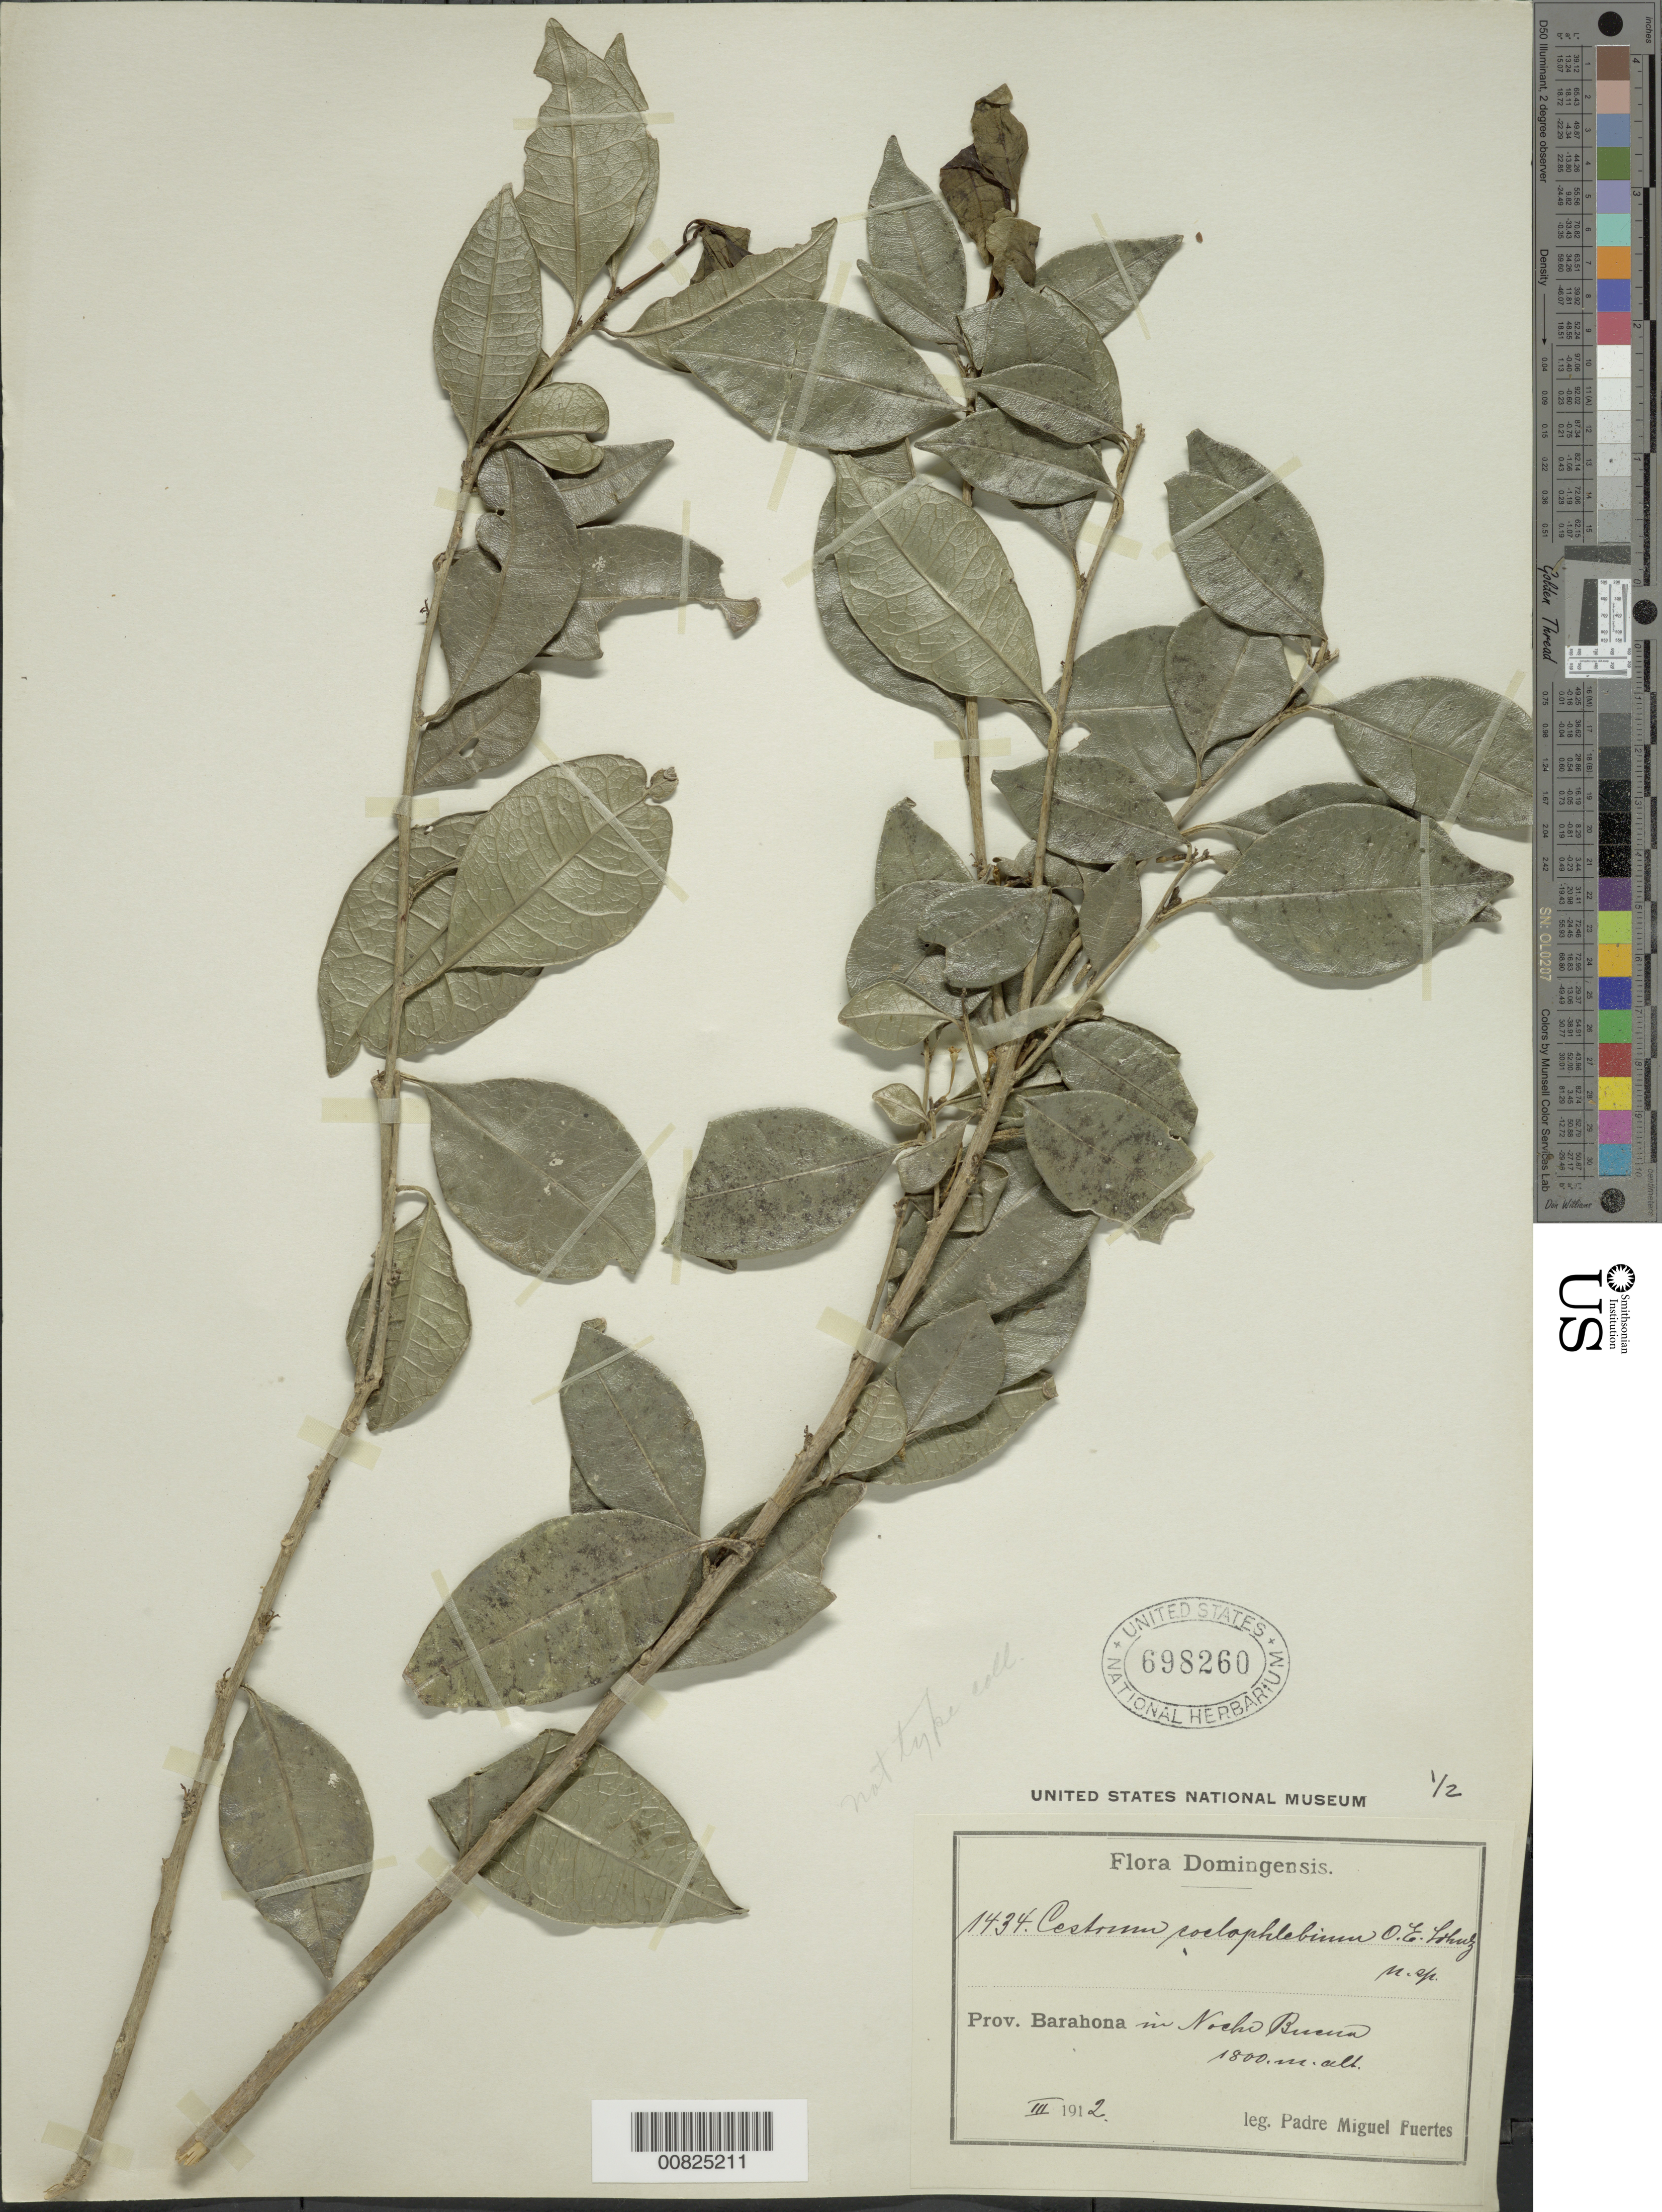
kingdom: Plantae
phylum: Tracheophyta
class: Magnoliopsida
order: Solanales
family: Solanaceae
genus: Cestrum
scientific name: Cestrum coelophlebium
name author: O.E. Schulz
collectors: M. D. Fuertes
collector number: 1434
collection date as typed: Mar 1922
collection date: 1922-03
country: Dominican Republic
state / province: Barahona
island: Hispaniola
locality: Noche Buena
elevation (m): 1800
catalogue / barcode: US 698260